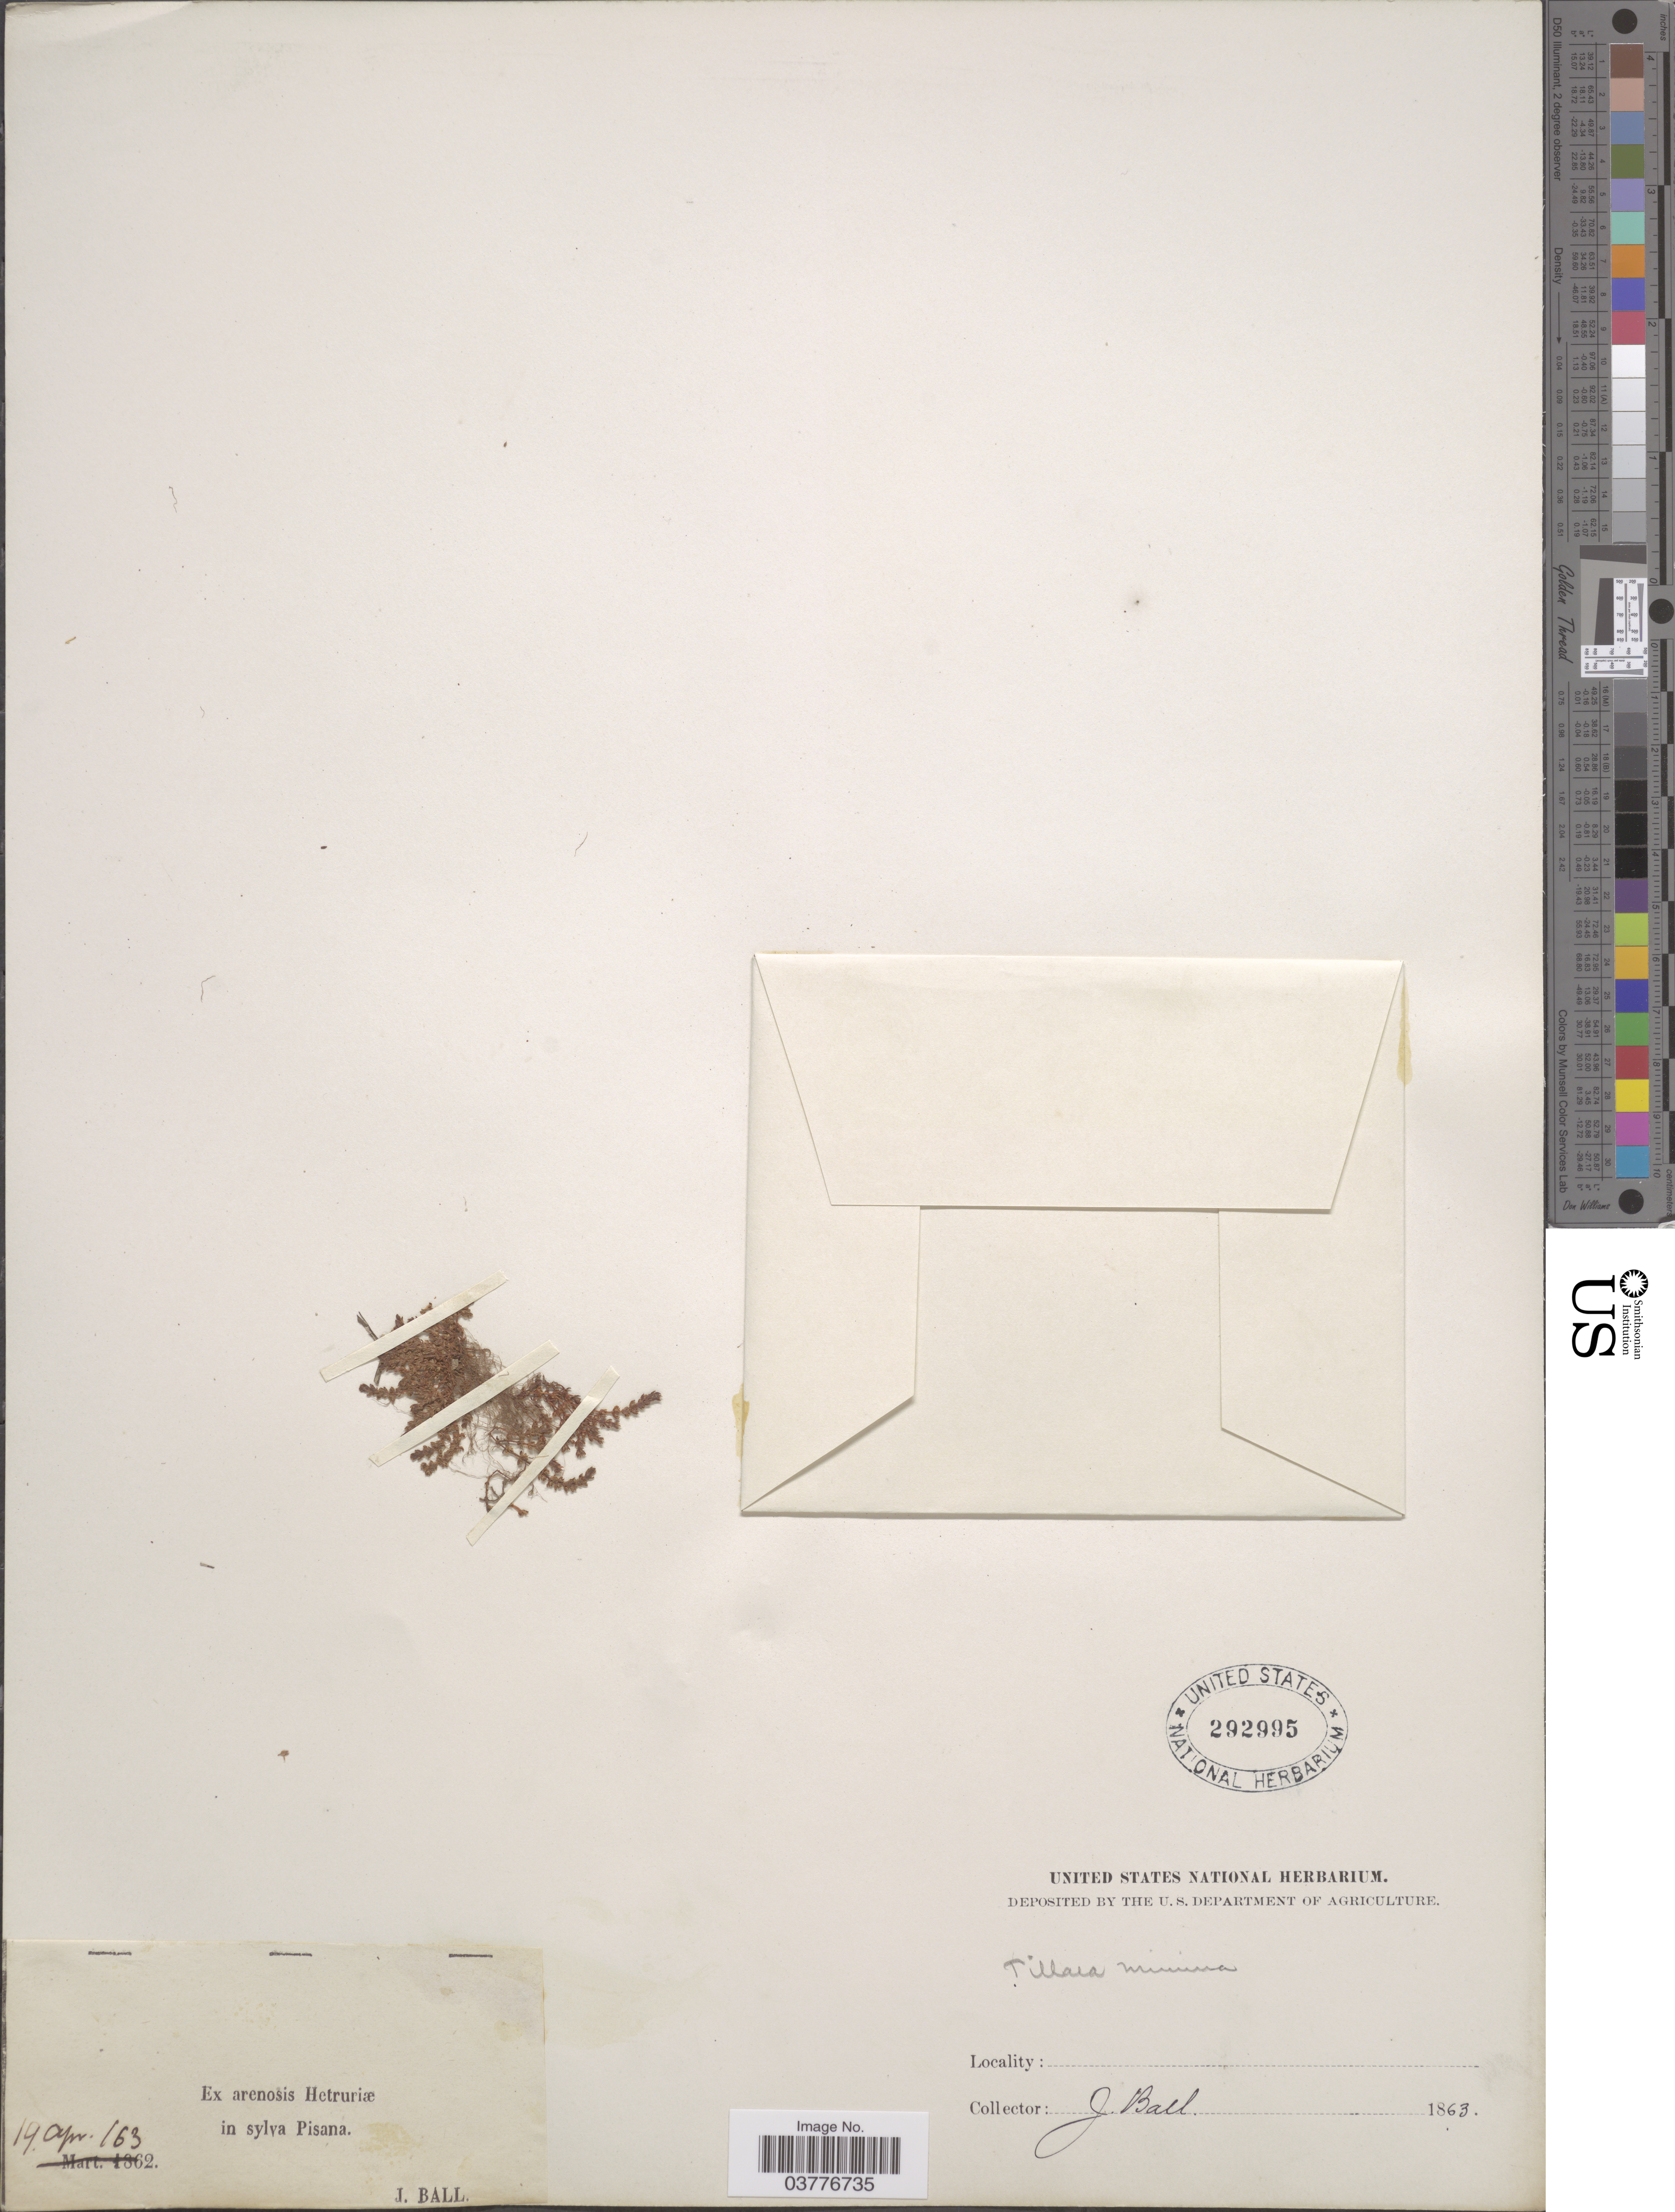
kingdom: Plantae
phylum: Tracheophyta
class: Magnoliopsida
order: Saxifragales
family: Crassulaceae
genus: Crassula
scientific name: Crassula tillaea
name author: Lest.-Garl.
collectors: J. Ball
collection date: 1863-04-19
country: Italy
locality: Ex arenosis Hetruriæ in sylva Pisana.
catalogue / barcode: US 292995